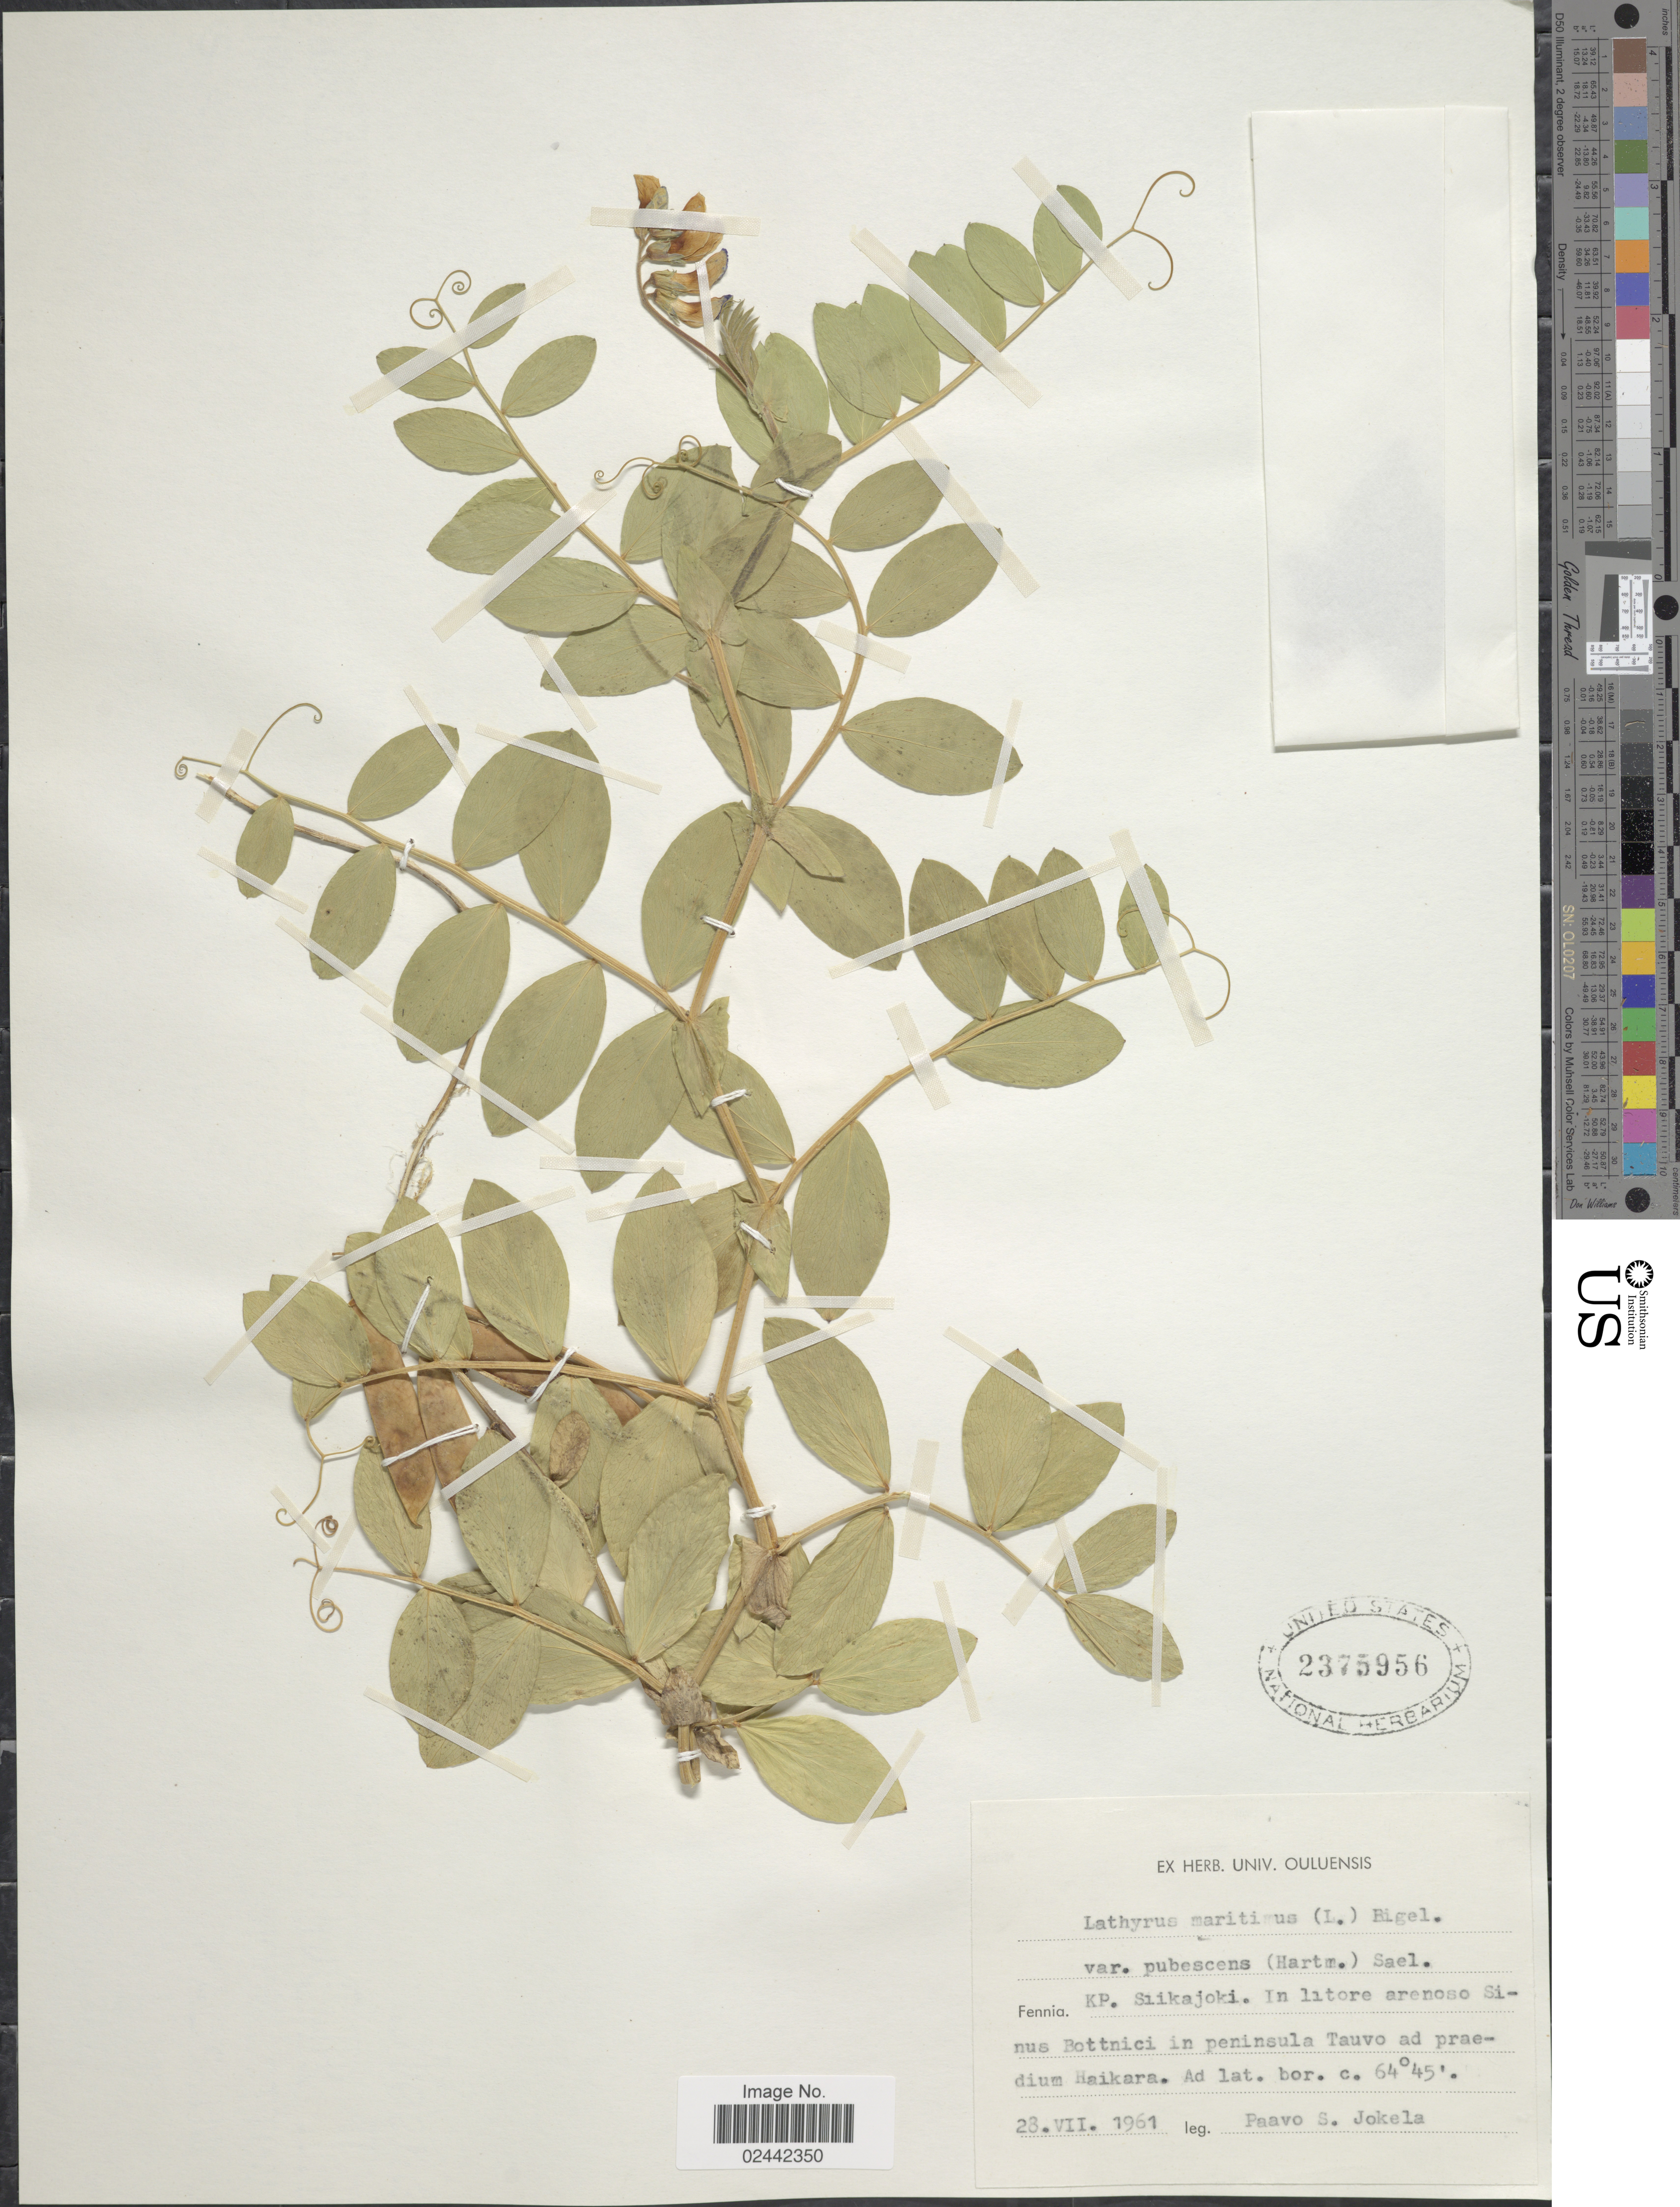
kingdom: Plantae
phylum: Tracheophyta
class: Magnoliopsida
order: Fabales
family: Fabaceae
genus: Lathyrus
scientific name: Lathyrus japonicus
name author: Willd.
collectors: P. Jokela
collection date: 1961-07-28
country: Finland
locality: KP. Siikajoki. In litore arebosos Sinus Bottnici in peninsula Tauvo ad praedium Haikara.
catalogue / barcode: US 2375956